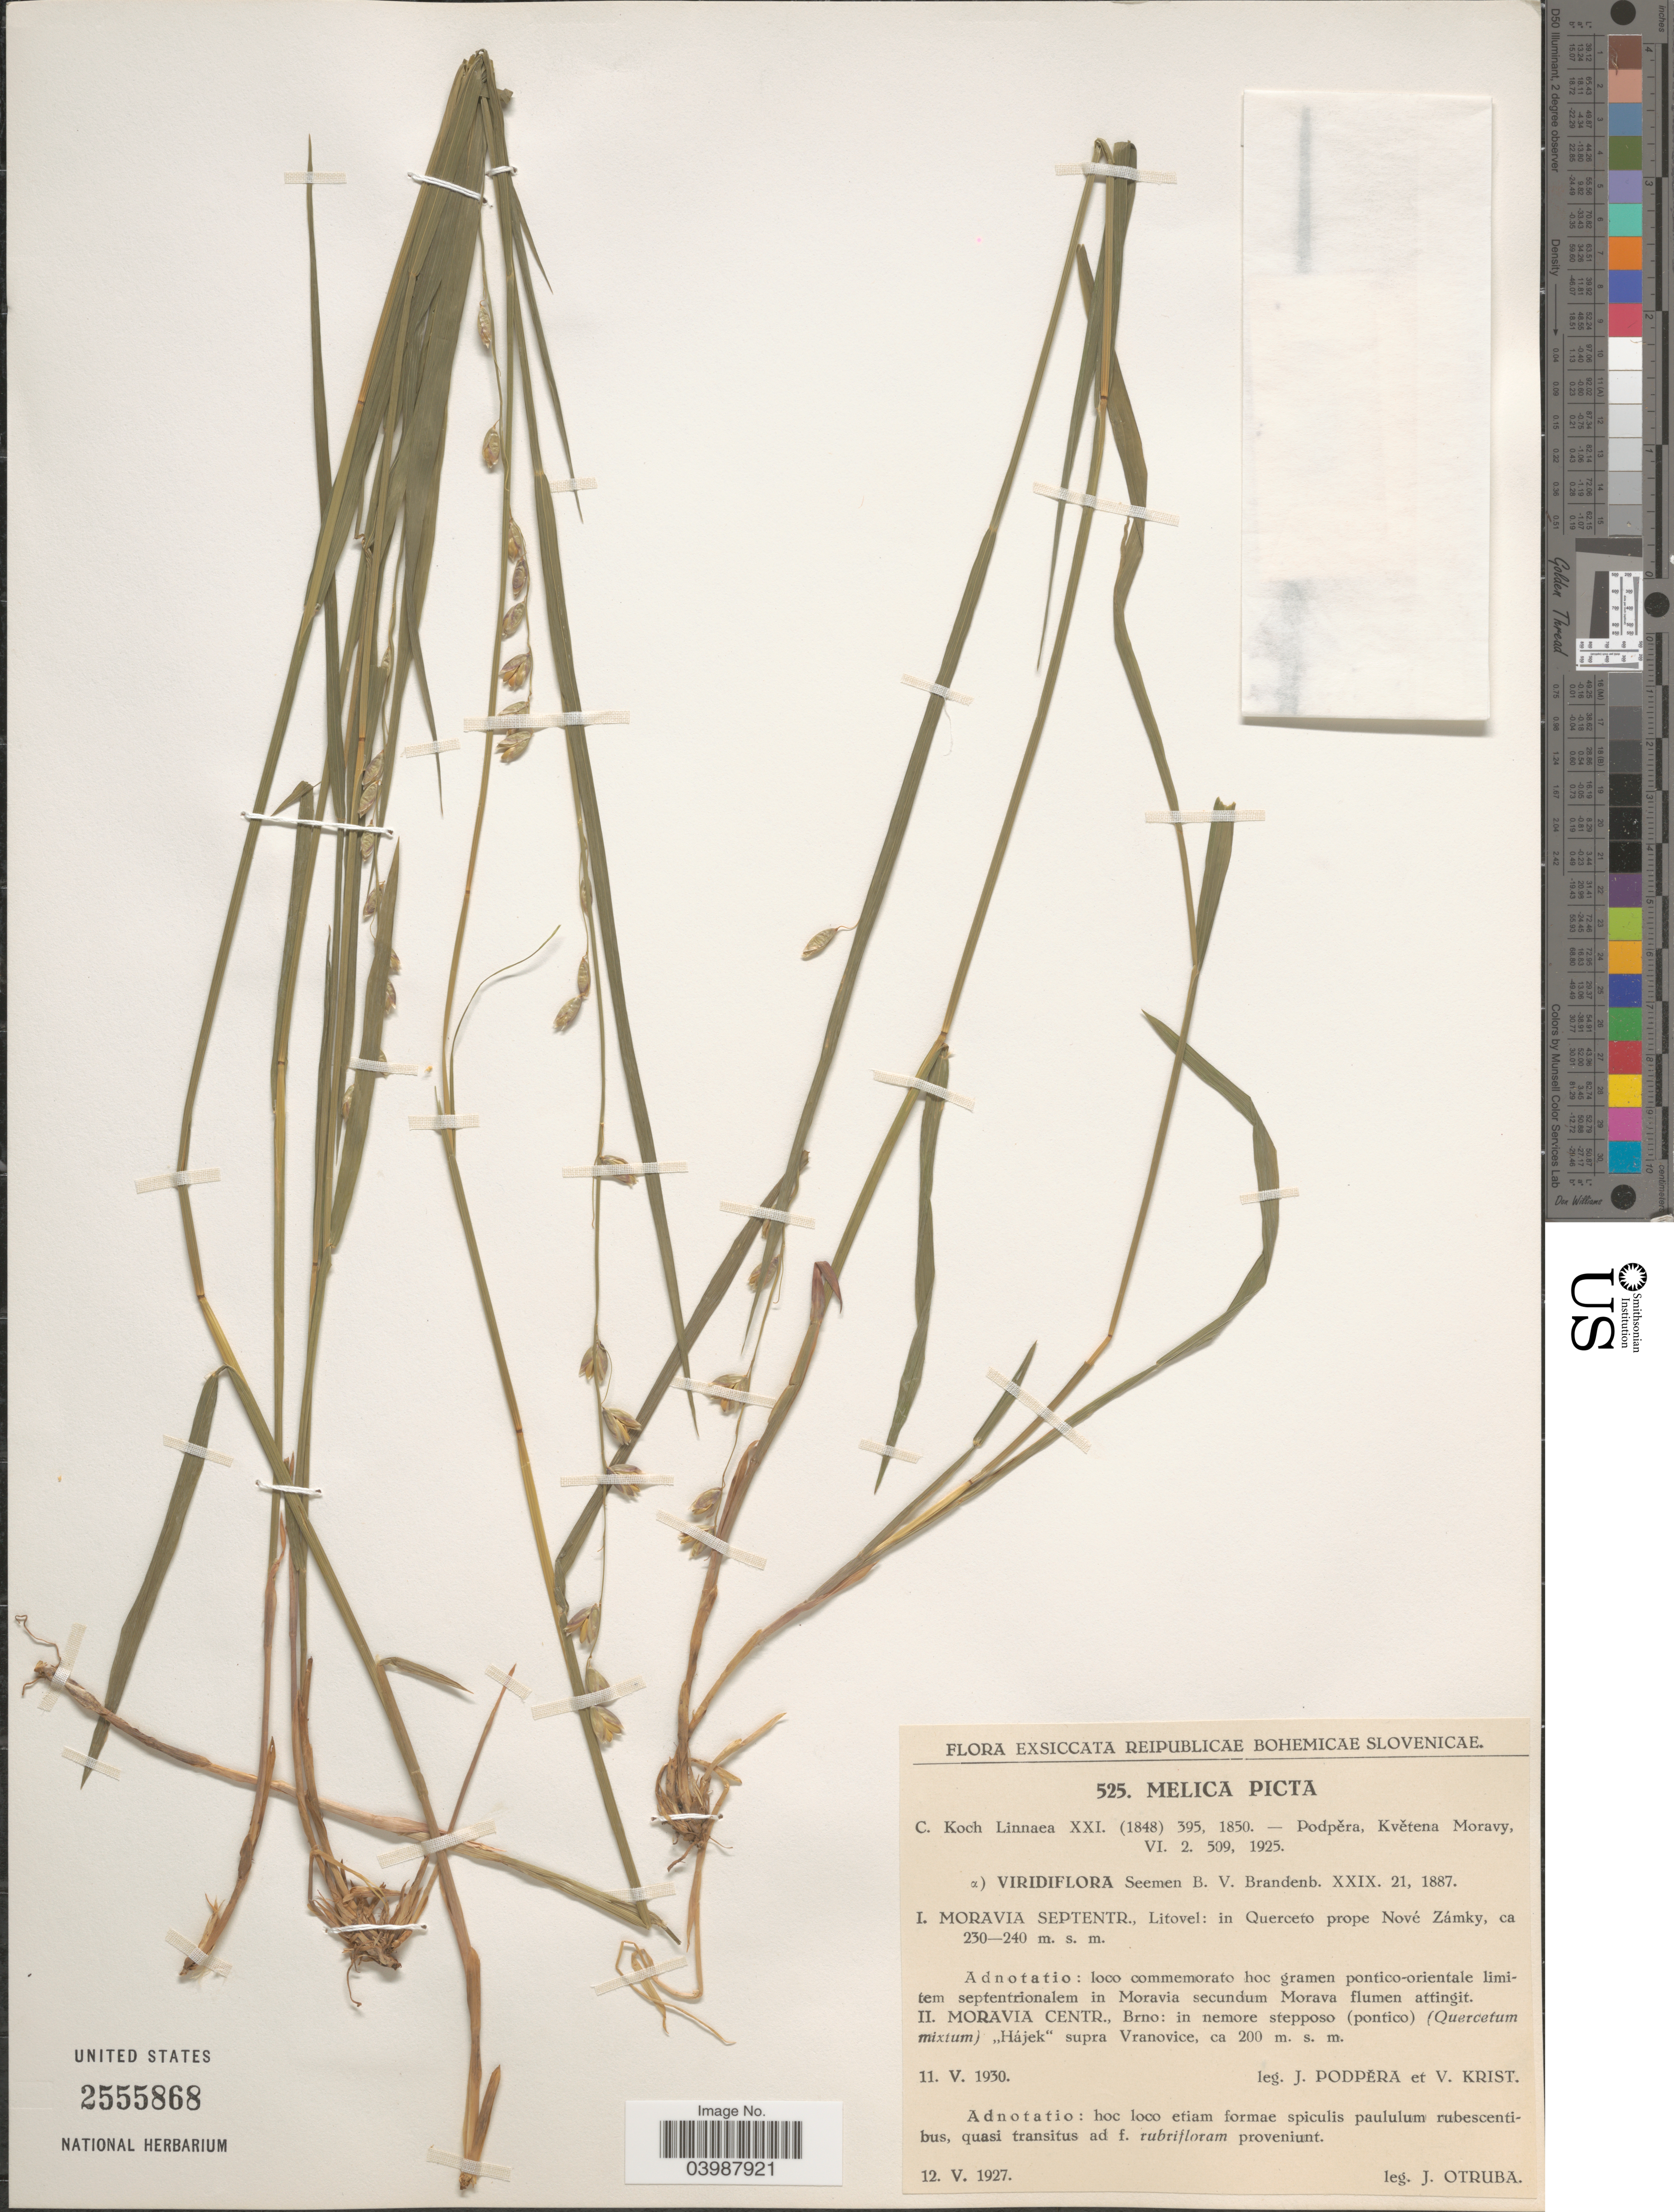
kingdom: Plantae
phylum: Tracheophyta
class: Liliopsida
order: Poales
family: Poaceae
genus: Melica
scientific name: Melica picta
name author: K. Koch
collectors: A. Podpera & V. Krist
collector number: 525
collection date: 1930-05-11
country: Czechia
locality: Moravia Septentr., Litovel: in Querceto prope Nové Zámky.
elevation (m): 230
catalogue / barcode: US 2555868